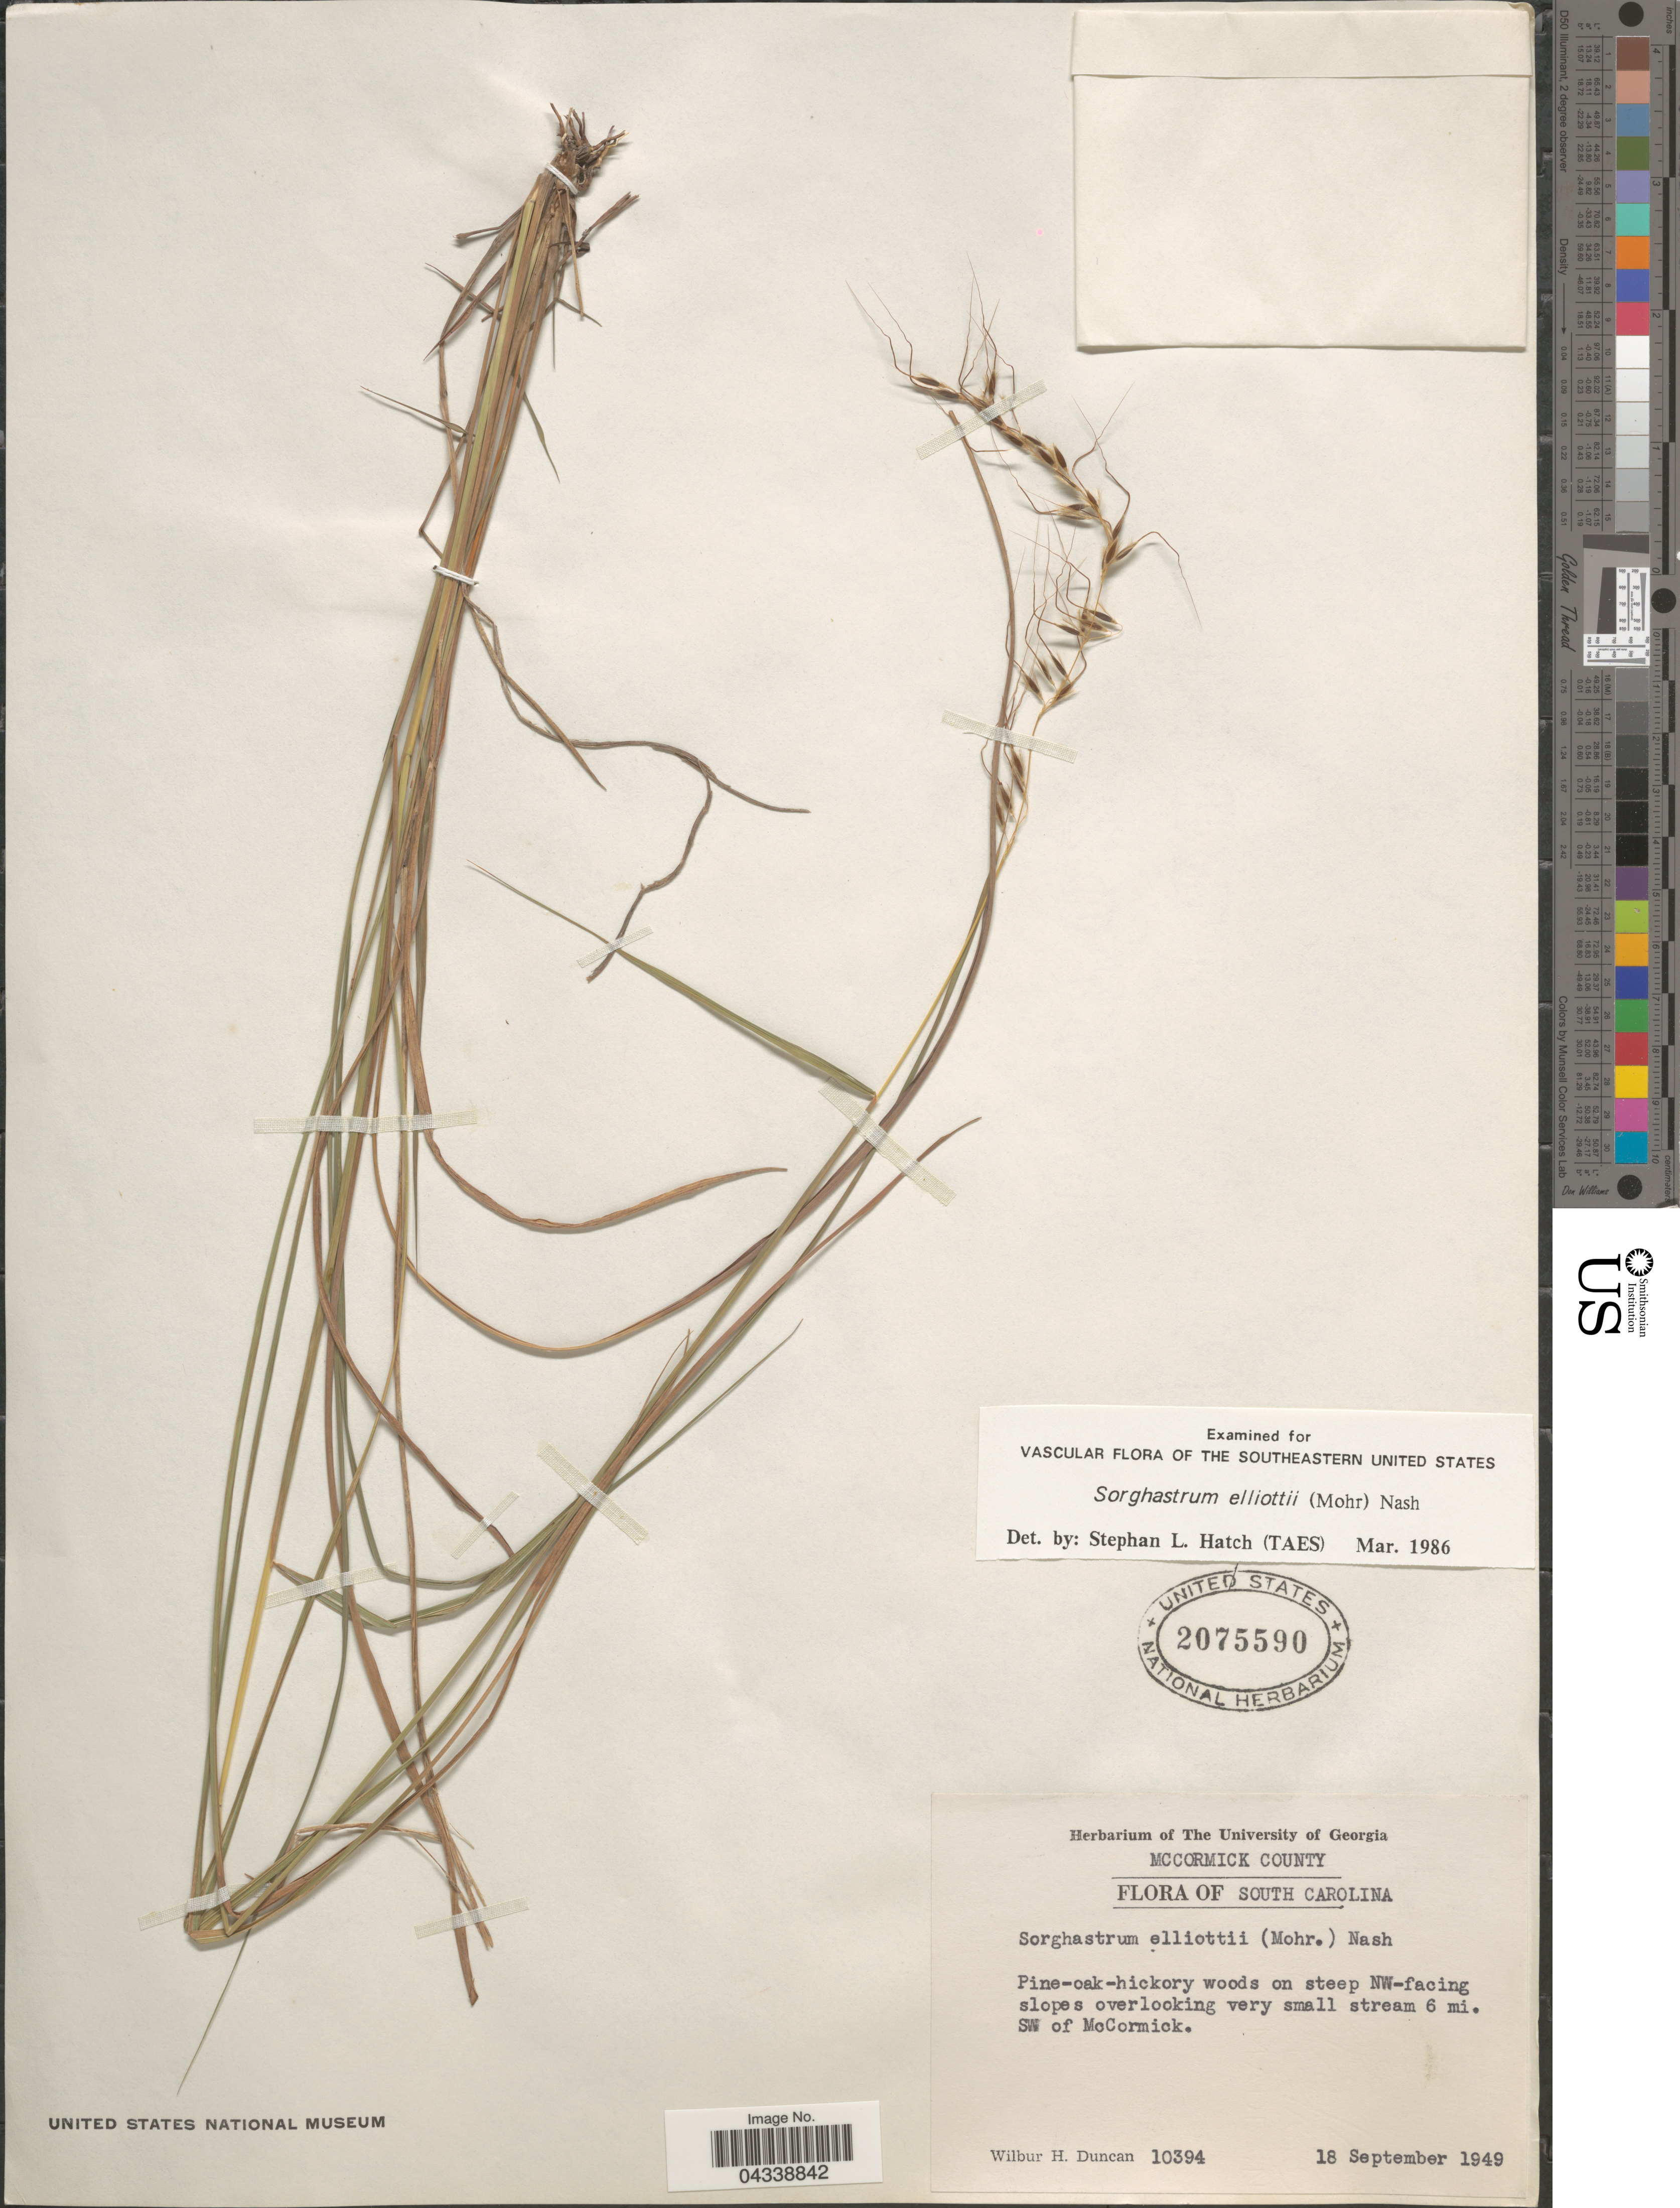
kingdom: Plantae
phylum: Tracheophyta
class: Liliopsida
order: Poales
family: Poaceae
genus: Sorghastrum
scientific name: Sorghastrum elliottii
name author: (C. Mohr) Nash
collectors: W. H. Duncan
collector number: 10394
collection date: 1949-09-18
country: United States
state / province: South Carolina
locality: McCormick County. On steep NW-facing slopes overlooking small stream 6 mi. SW of McCormick.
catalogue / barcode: US 2075590